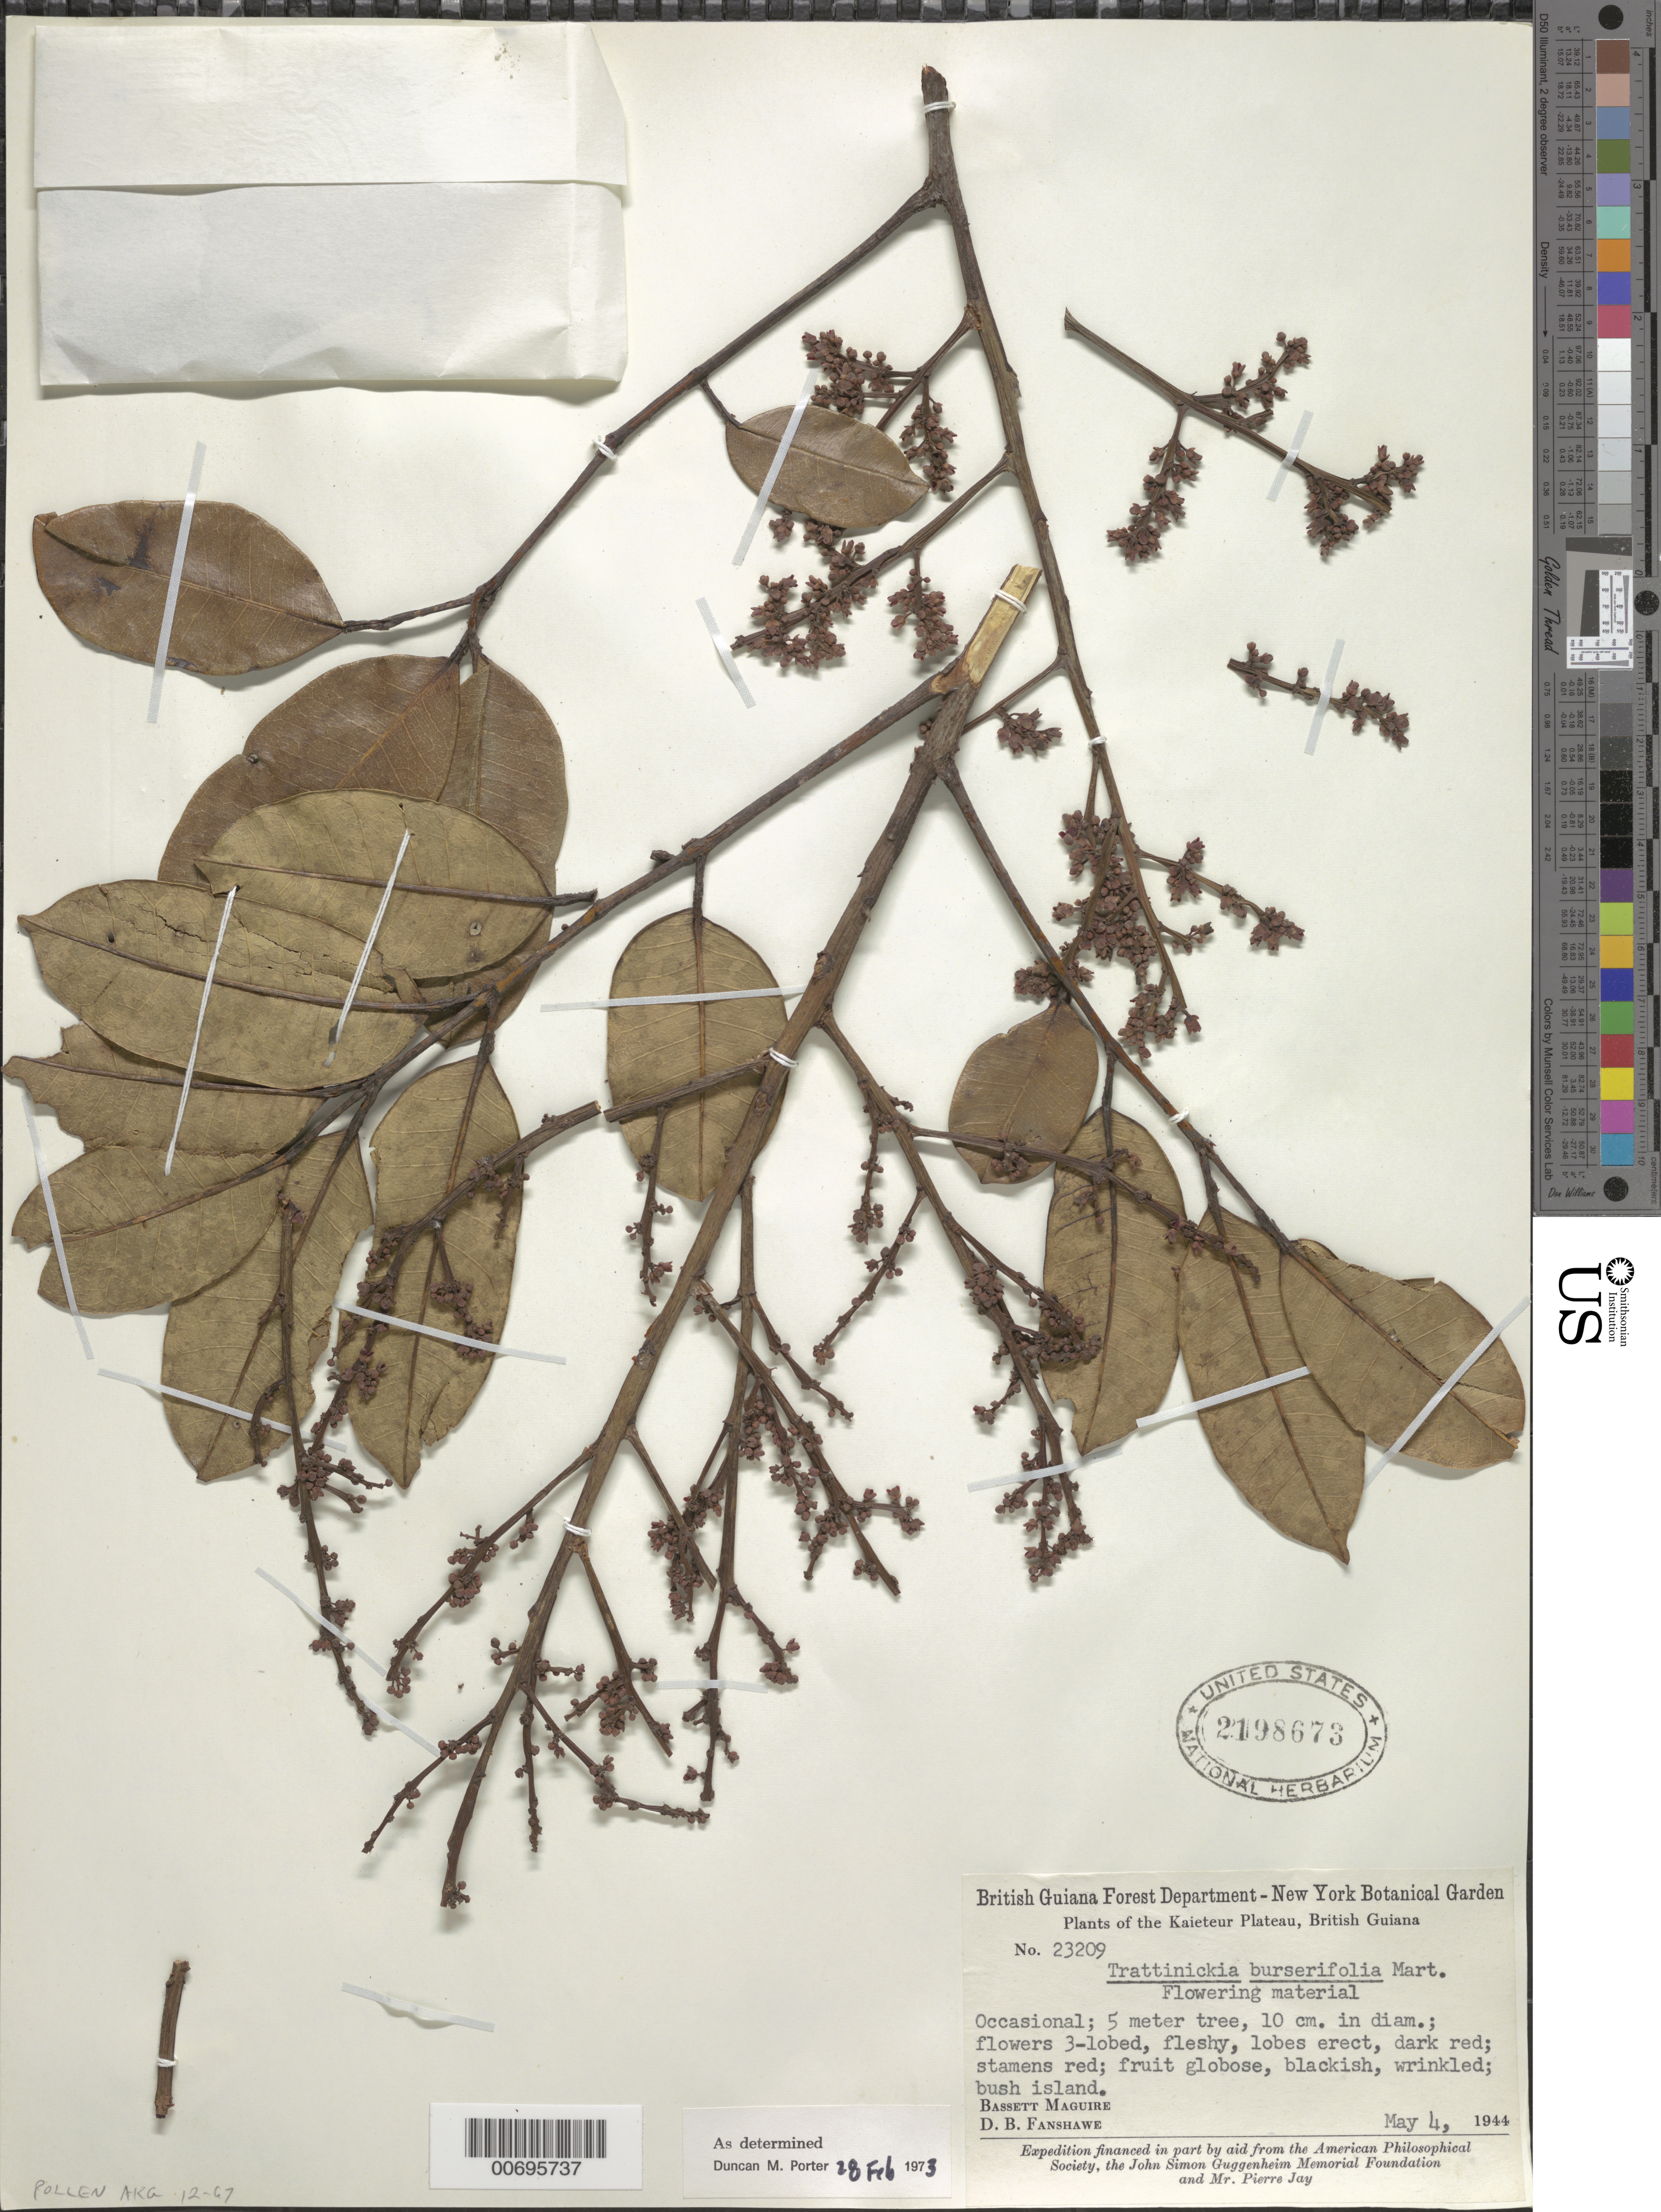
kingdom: Plantae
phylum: Tracheophyta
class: Magnoliopsida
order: Sapindales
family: Burseraceae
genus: Trattinnickia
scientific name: Trattinnickia burserifolia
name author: Mart.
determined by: Porter, D. M.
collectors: B. Maguire & D. B. Fanshawe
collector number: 23209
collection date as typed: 4-May-44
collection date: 1944-05-04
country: Guyana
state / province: Potaro-Siparuni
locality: Kaieteur Plateau, Kaieteur Savannas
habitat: Bush island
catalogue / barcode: US 2198673